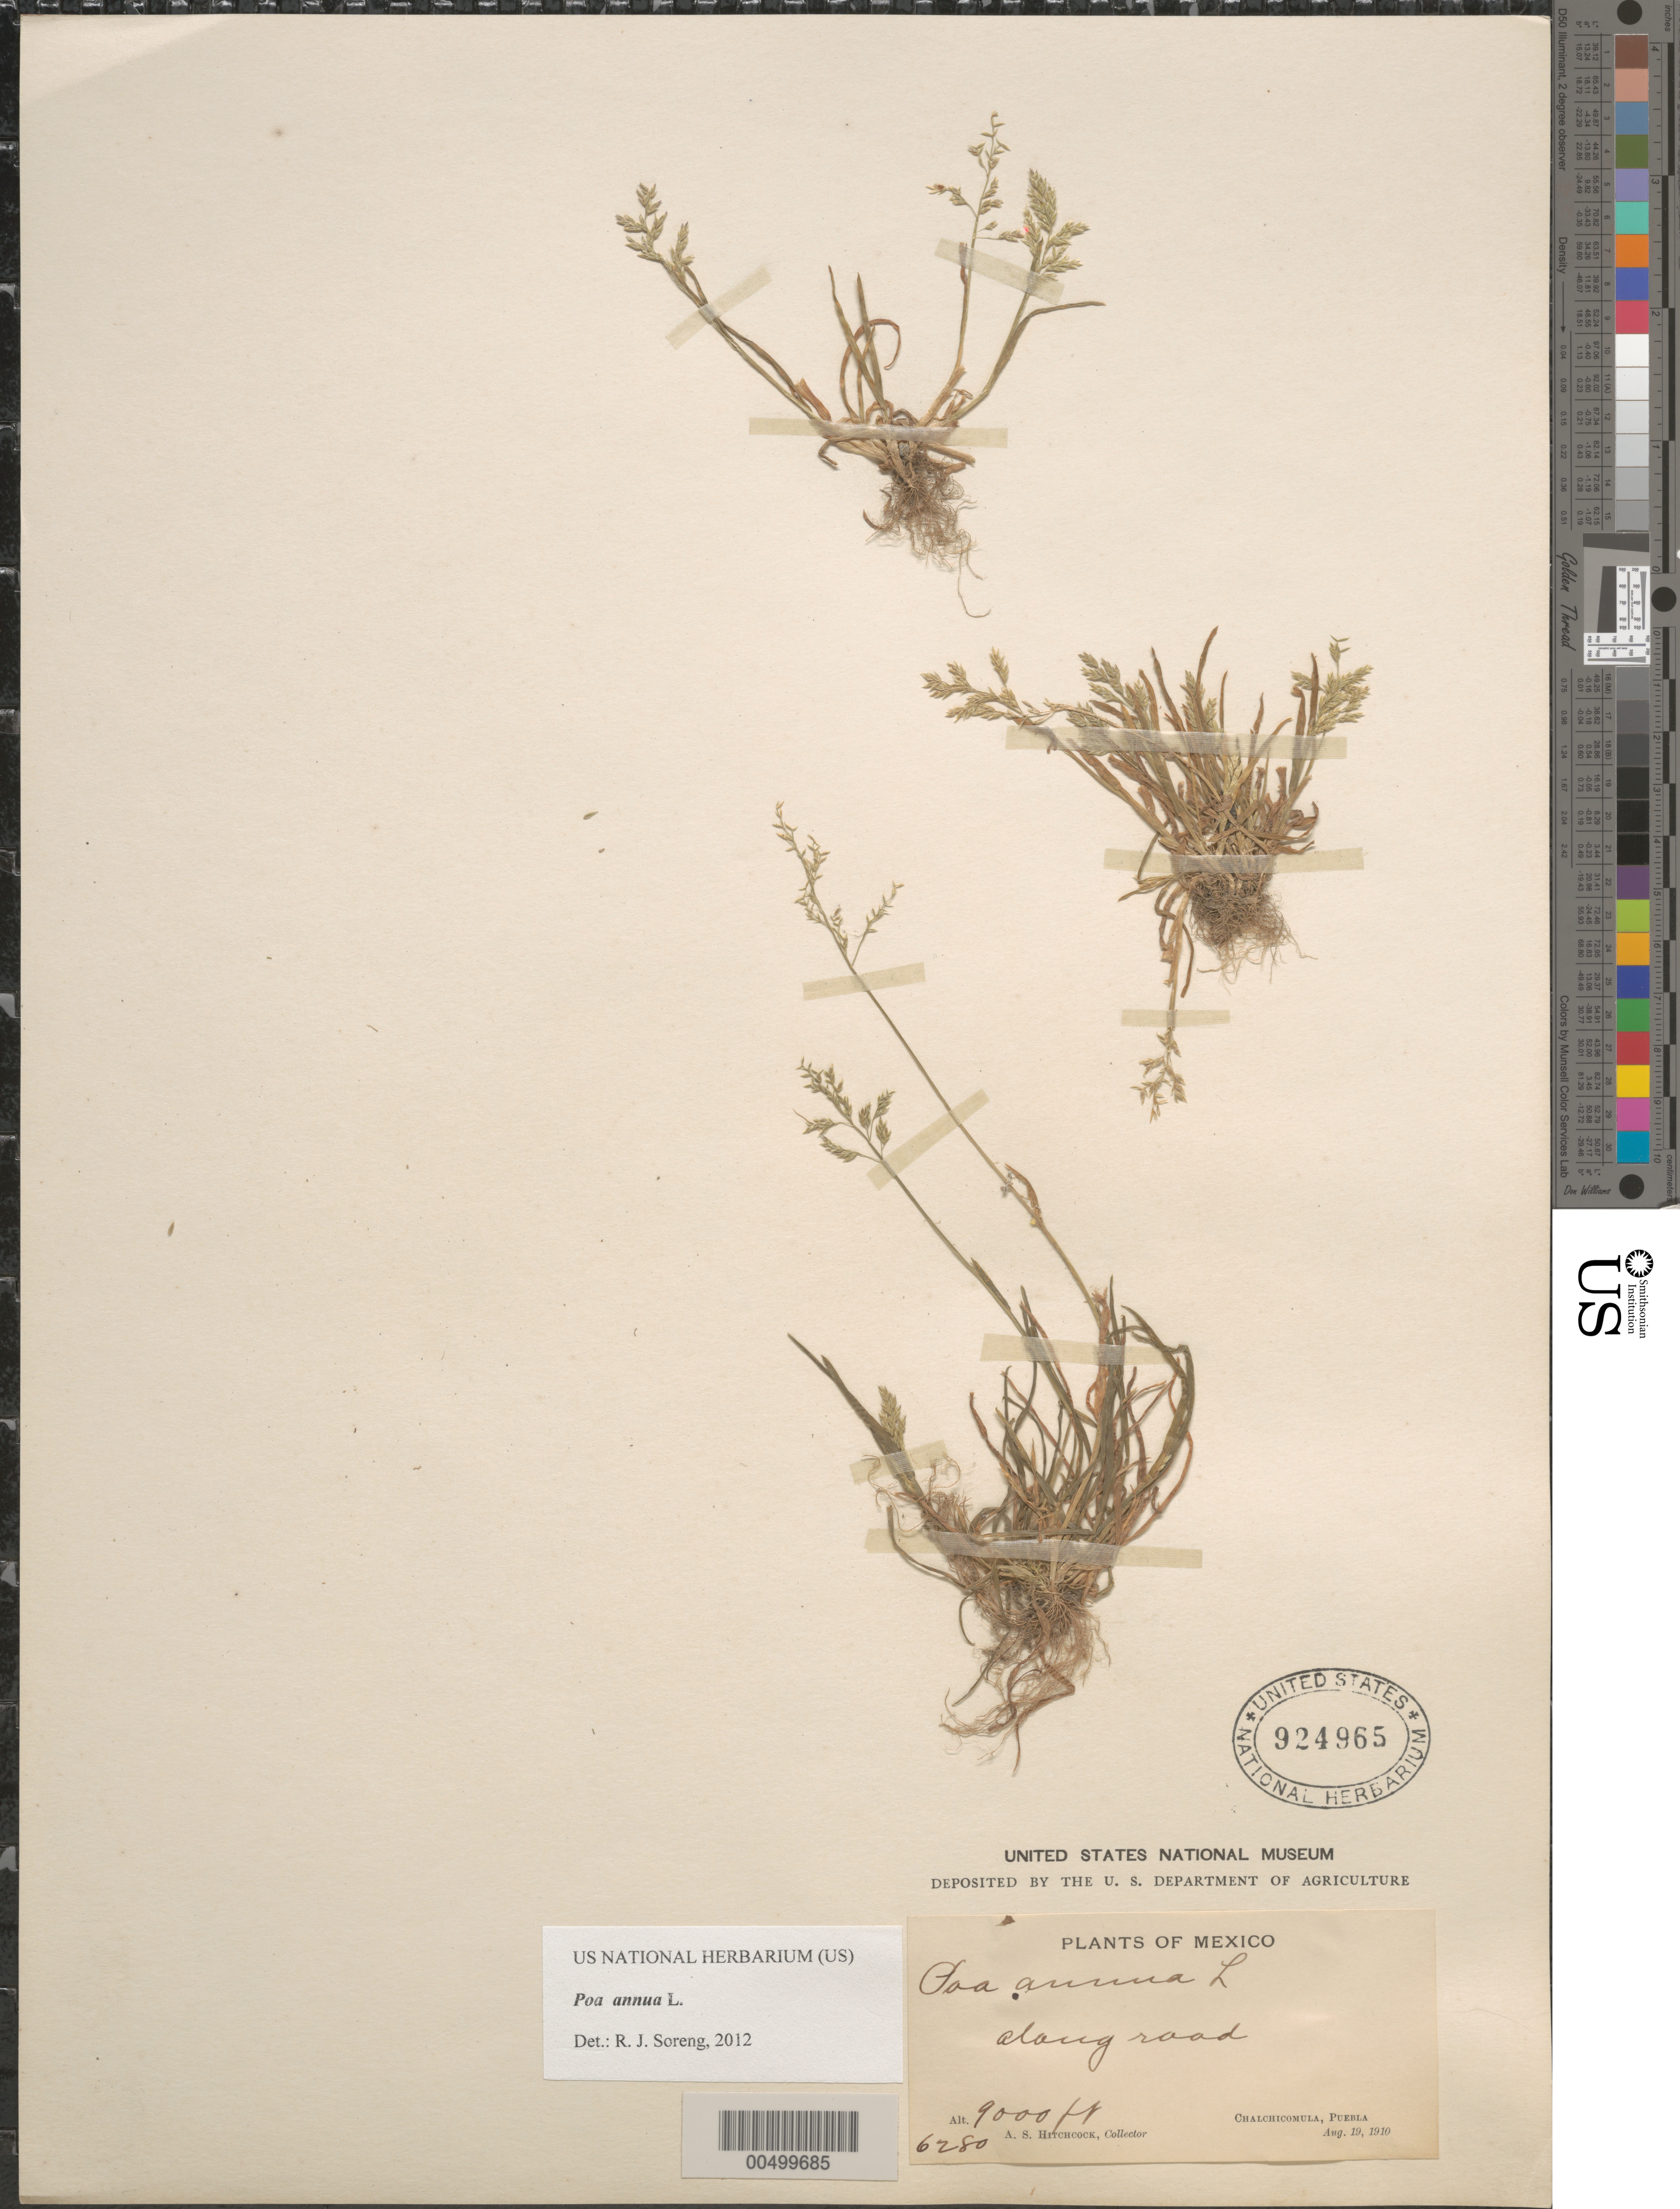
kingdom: Plantae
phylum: Tracheophyta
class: Liliopsida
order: Poales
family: Poaceae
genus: Poa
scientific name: Poa annua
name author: L.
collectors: A. S. Hitchcock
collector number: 6280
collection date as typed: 19 Aug 1910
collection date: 1910-08-19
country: Mexico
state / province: Puebla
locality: Chalchicomula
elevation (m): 2743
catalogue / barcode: US 924965